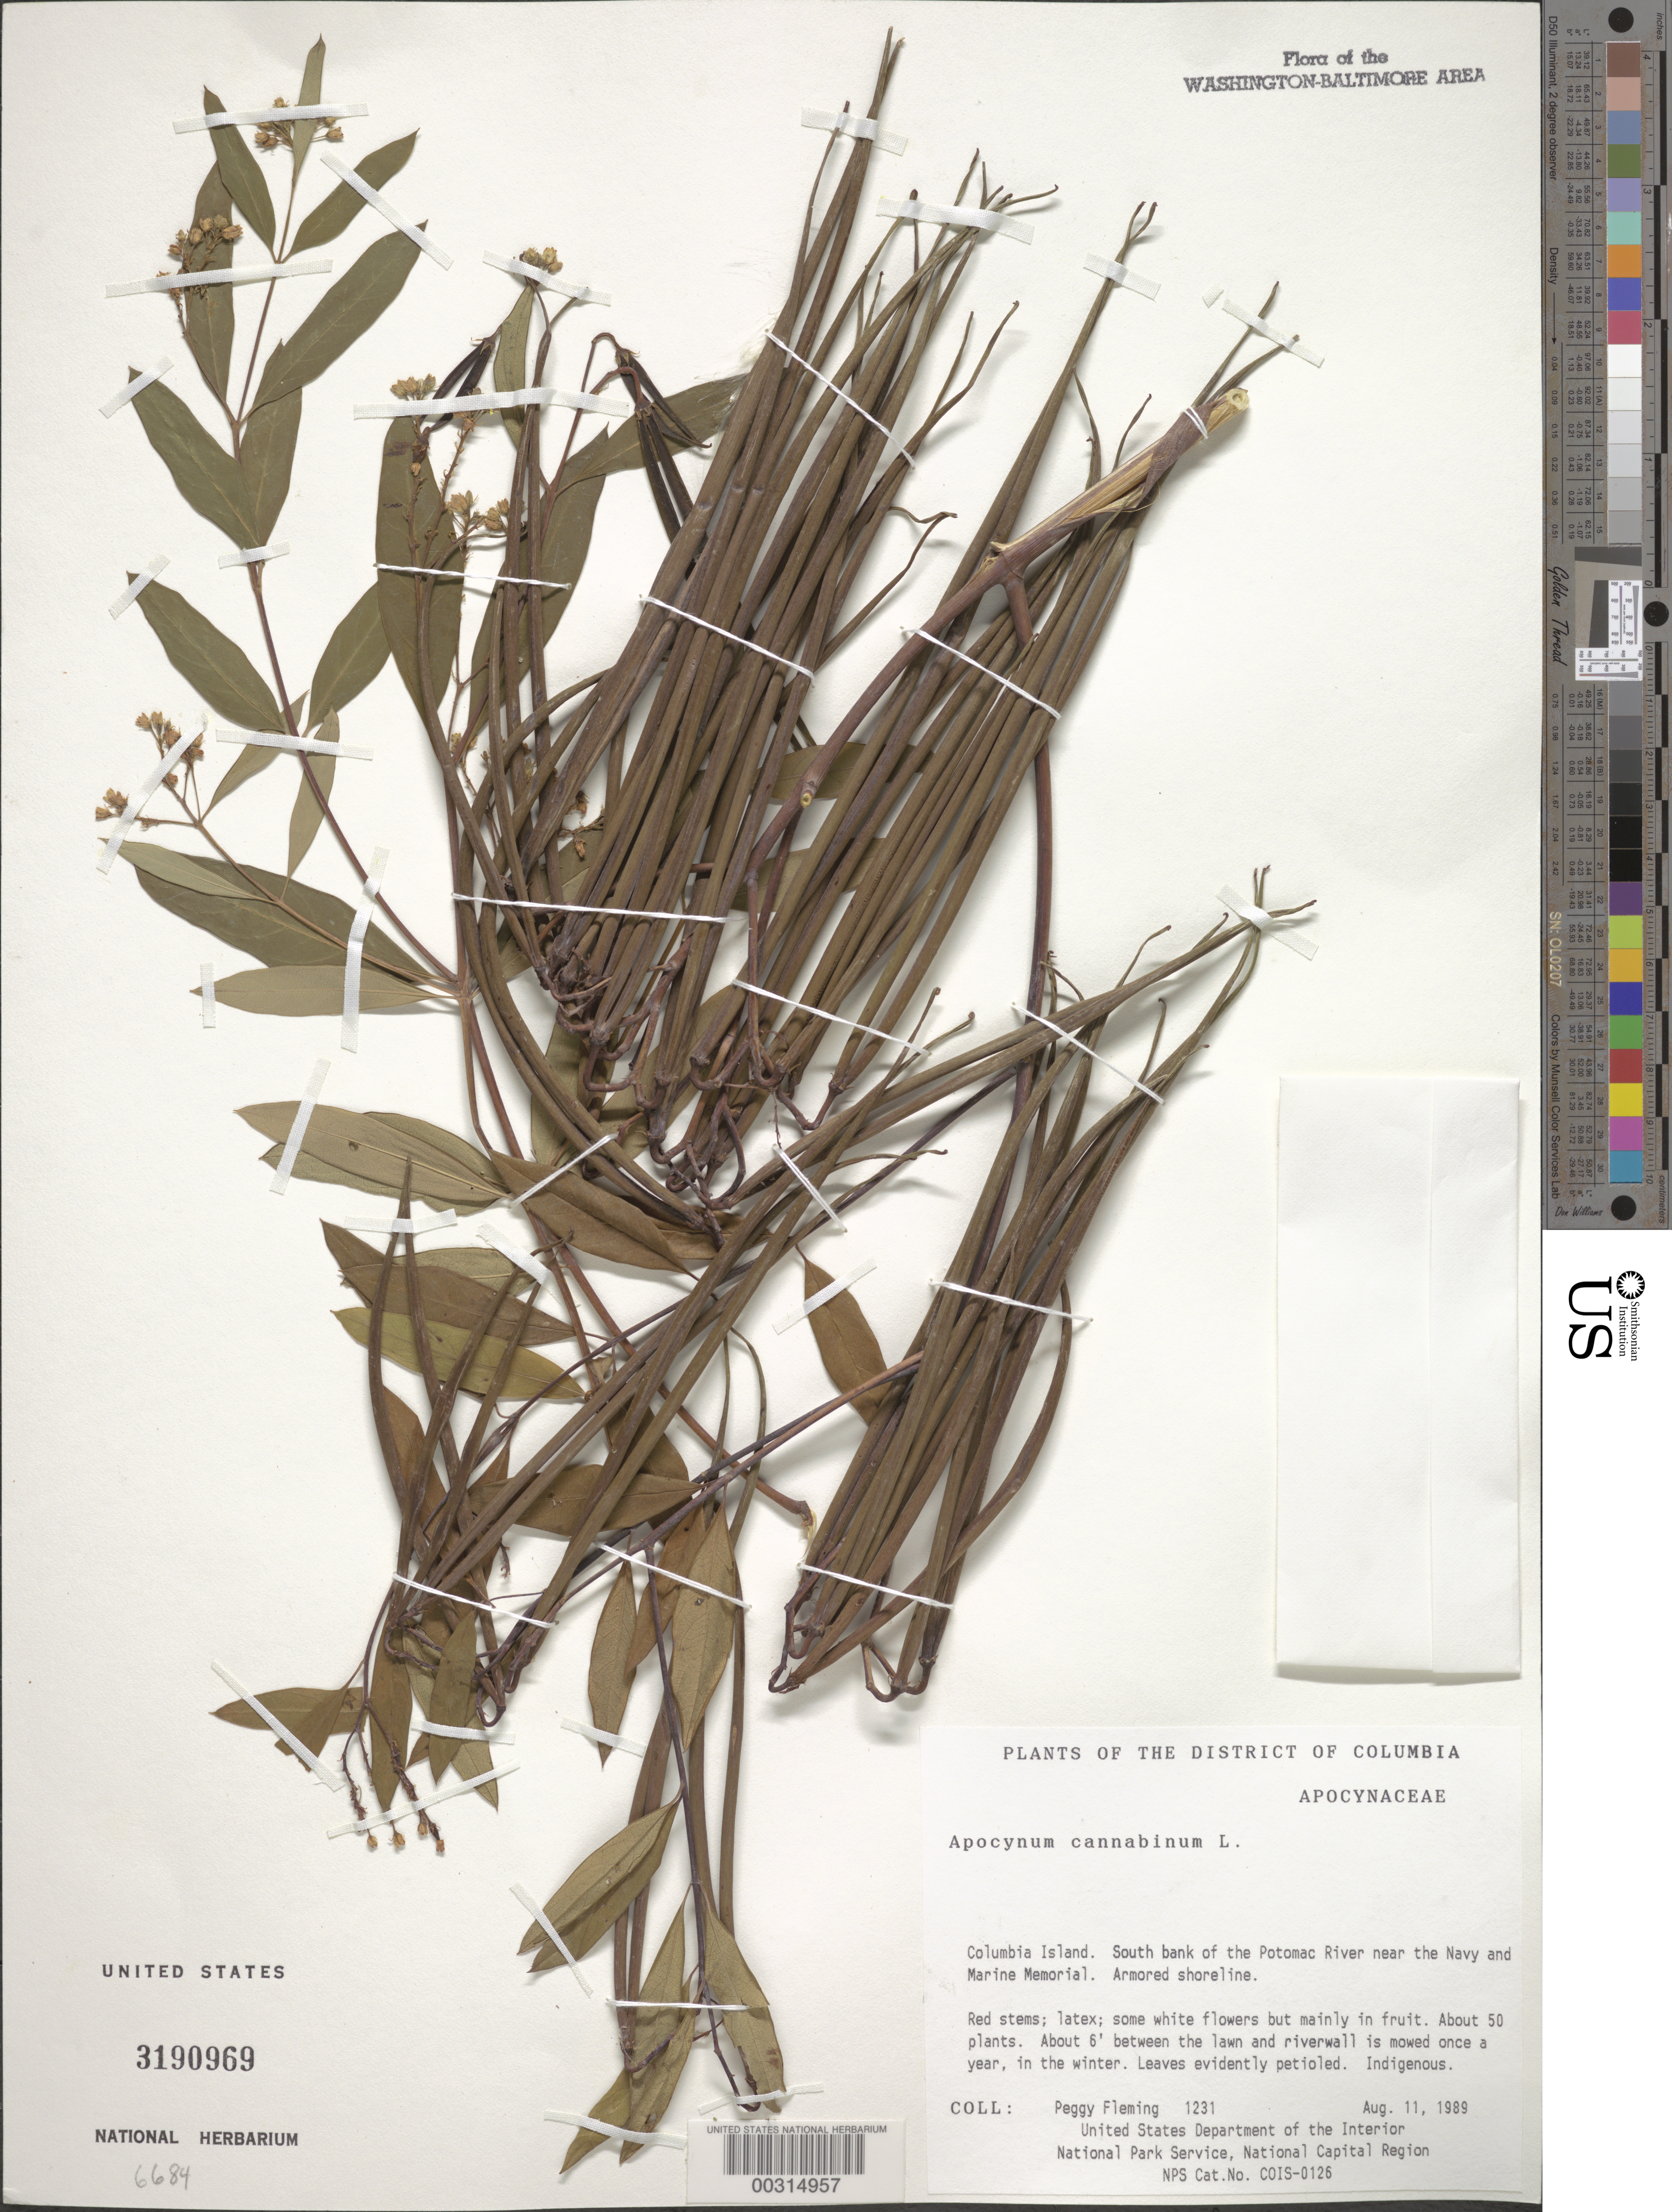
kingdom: Plantae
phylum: Tracheophyta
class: Magnoliopsida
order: Gentianales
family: Apocynaceae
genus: Apocynum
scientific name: Apocynum cannabinum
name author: L.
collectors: P. Fleming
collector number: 1231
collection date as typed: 11 Aug 1989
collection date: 1989-08-11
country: United States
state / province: District of Columbia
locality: Columbia Island, S bank of the Potomac River near the Navy and Marine Memorial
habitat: Armored shoreline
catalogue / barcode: US 3190969